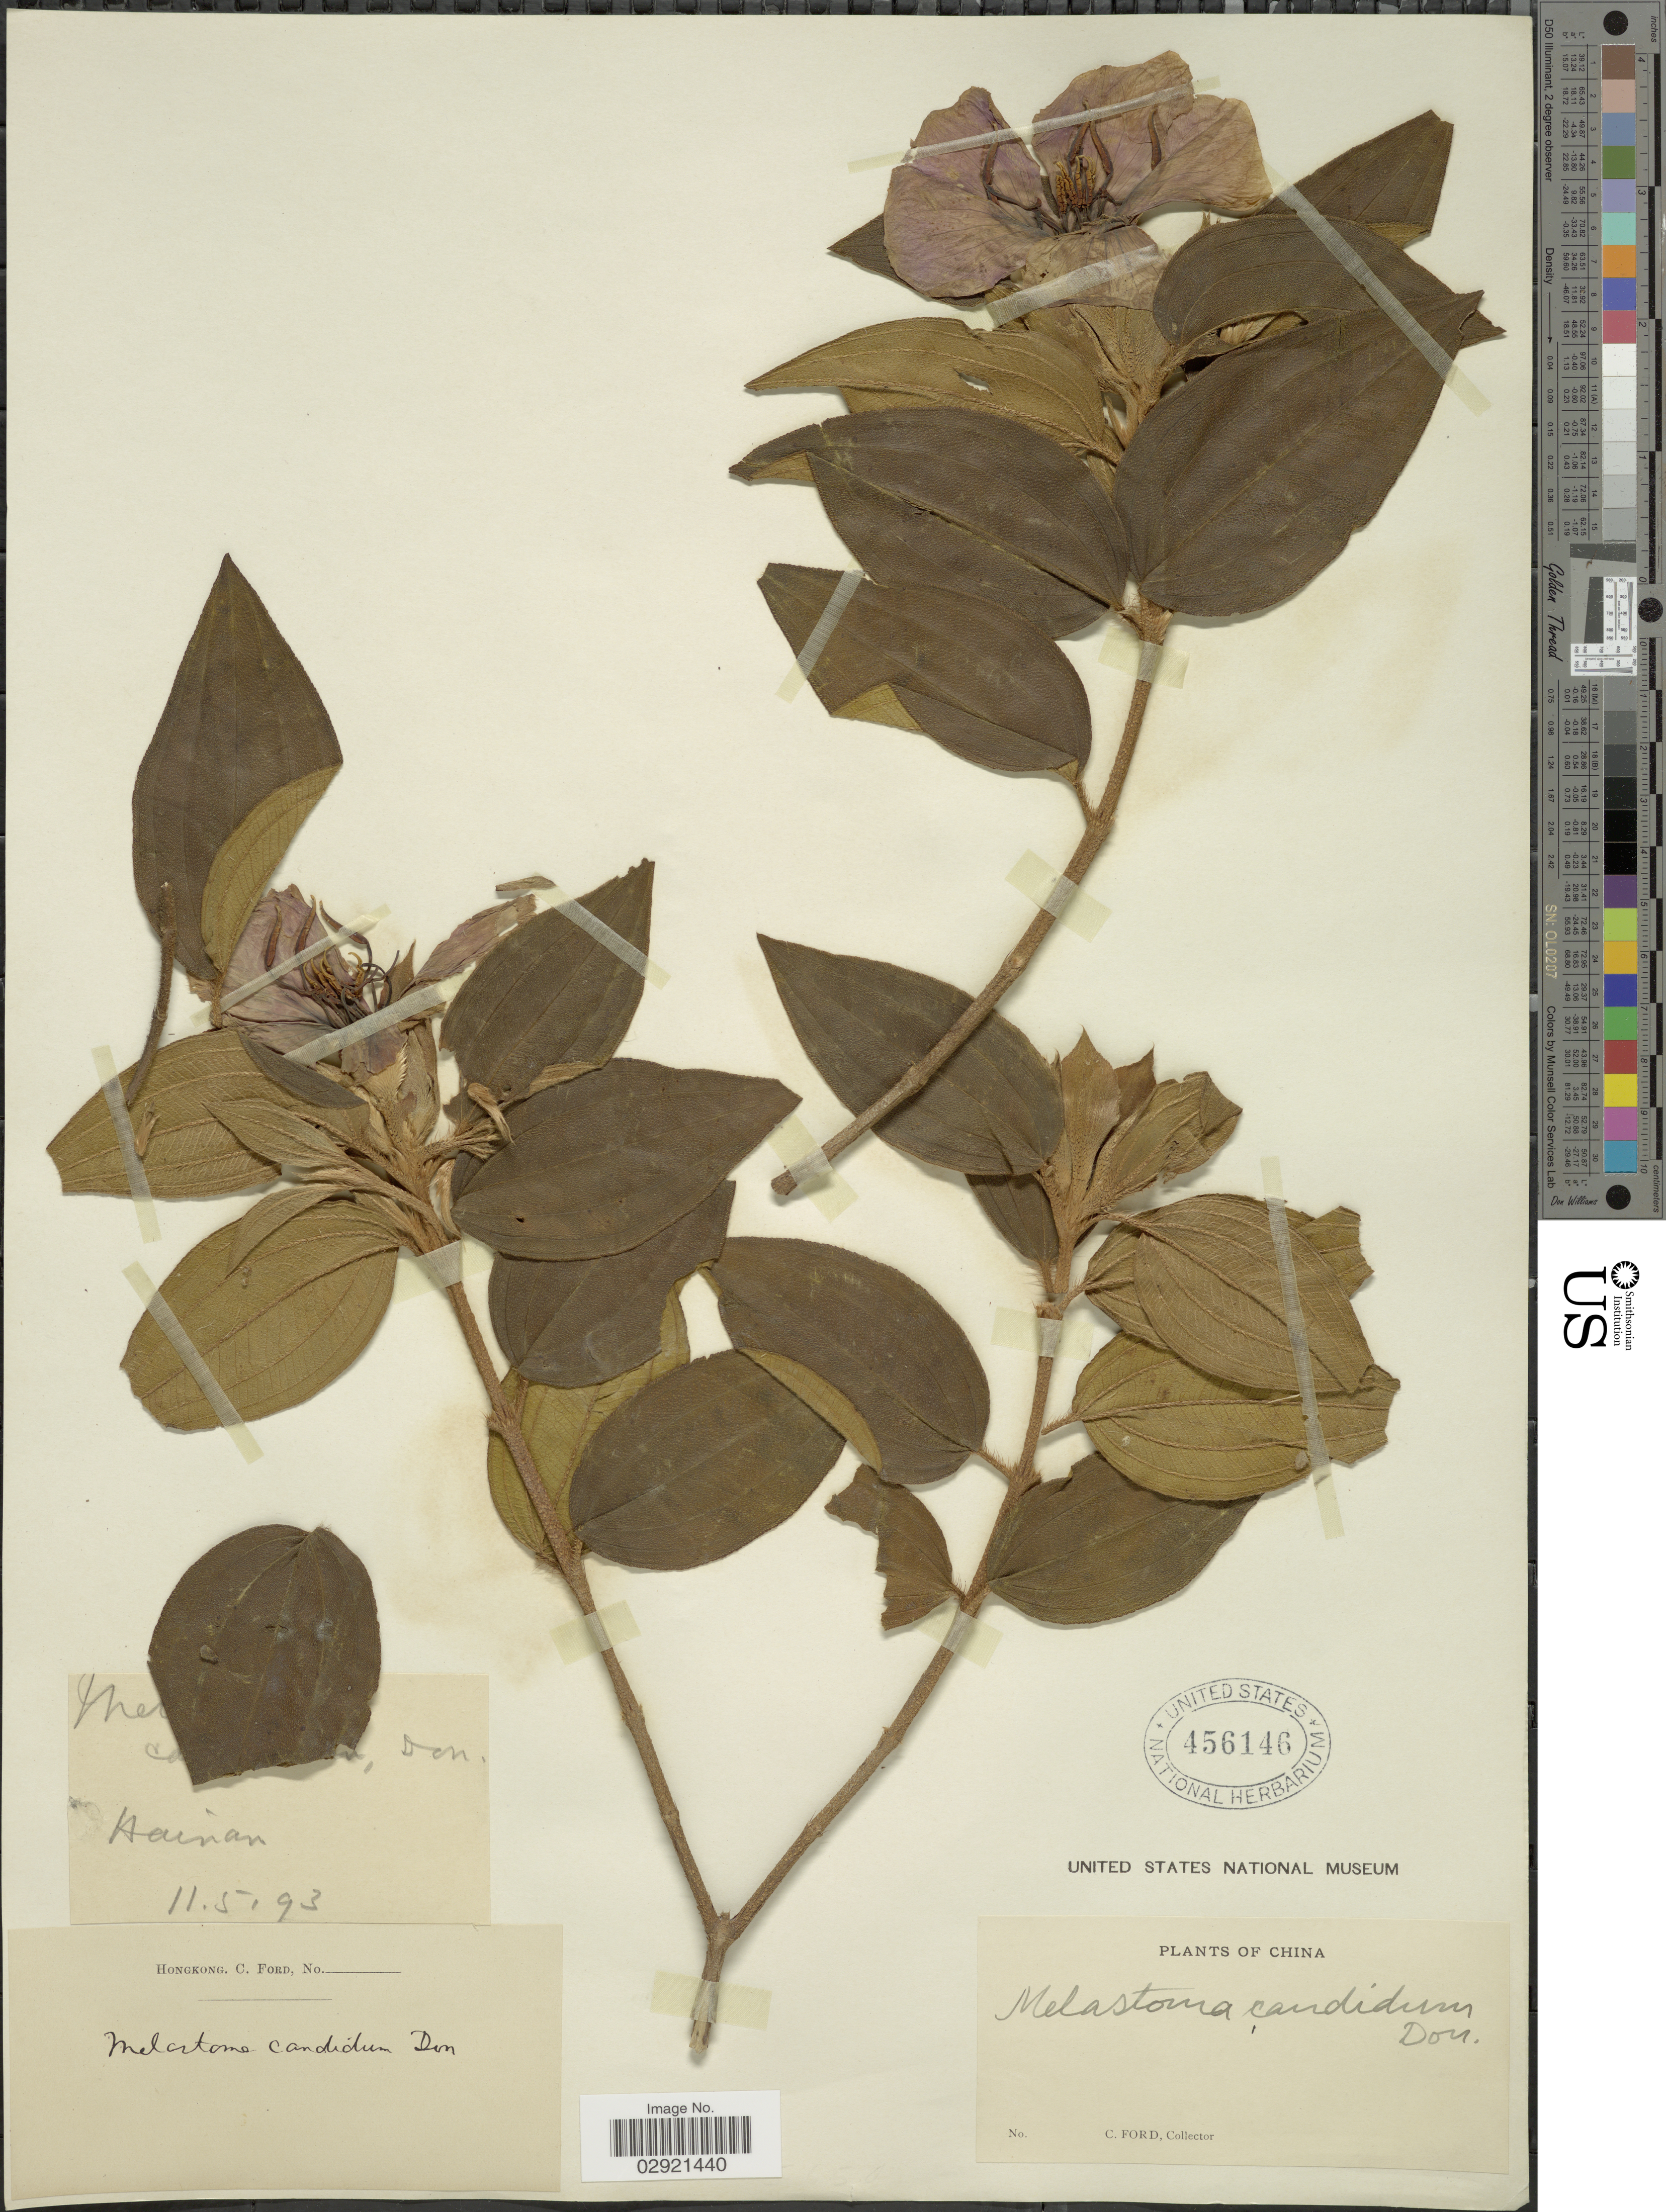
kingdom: Plantae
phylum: Tracheophyta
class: Magnoliopsida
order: Myrtales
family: Melastomataceae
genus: Melastoma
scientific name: Melastoma candidum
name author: D. Don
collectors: C. Ford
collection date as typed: Transcribed d/m/y: 11/5/93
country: China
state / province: Hainan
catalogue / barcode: US 456146